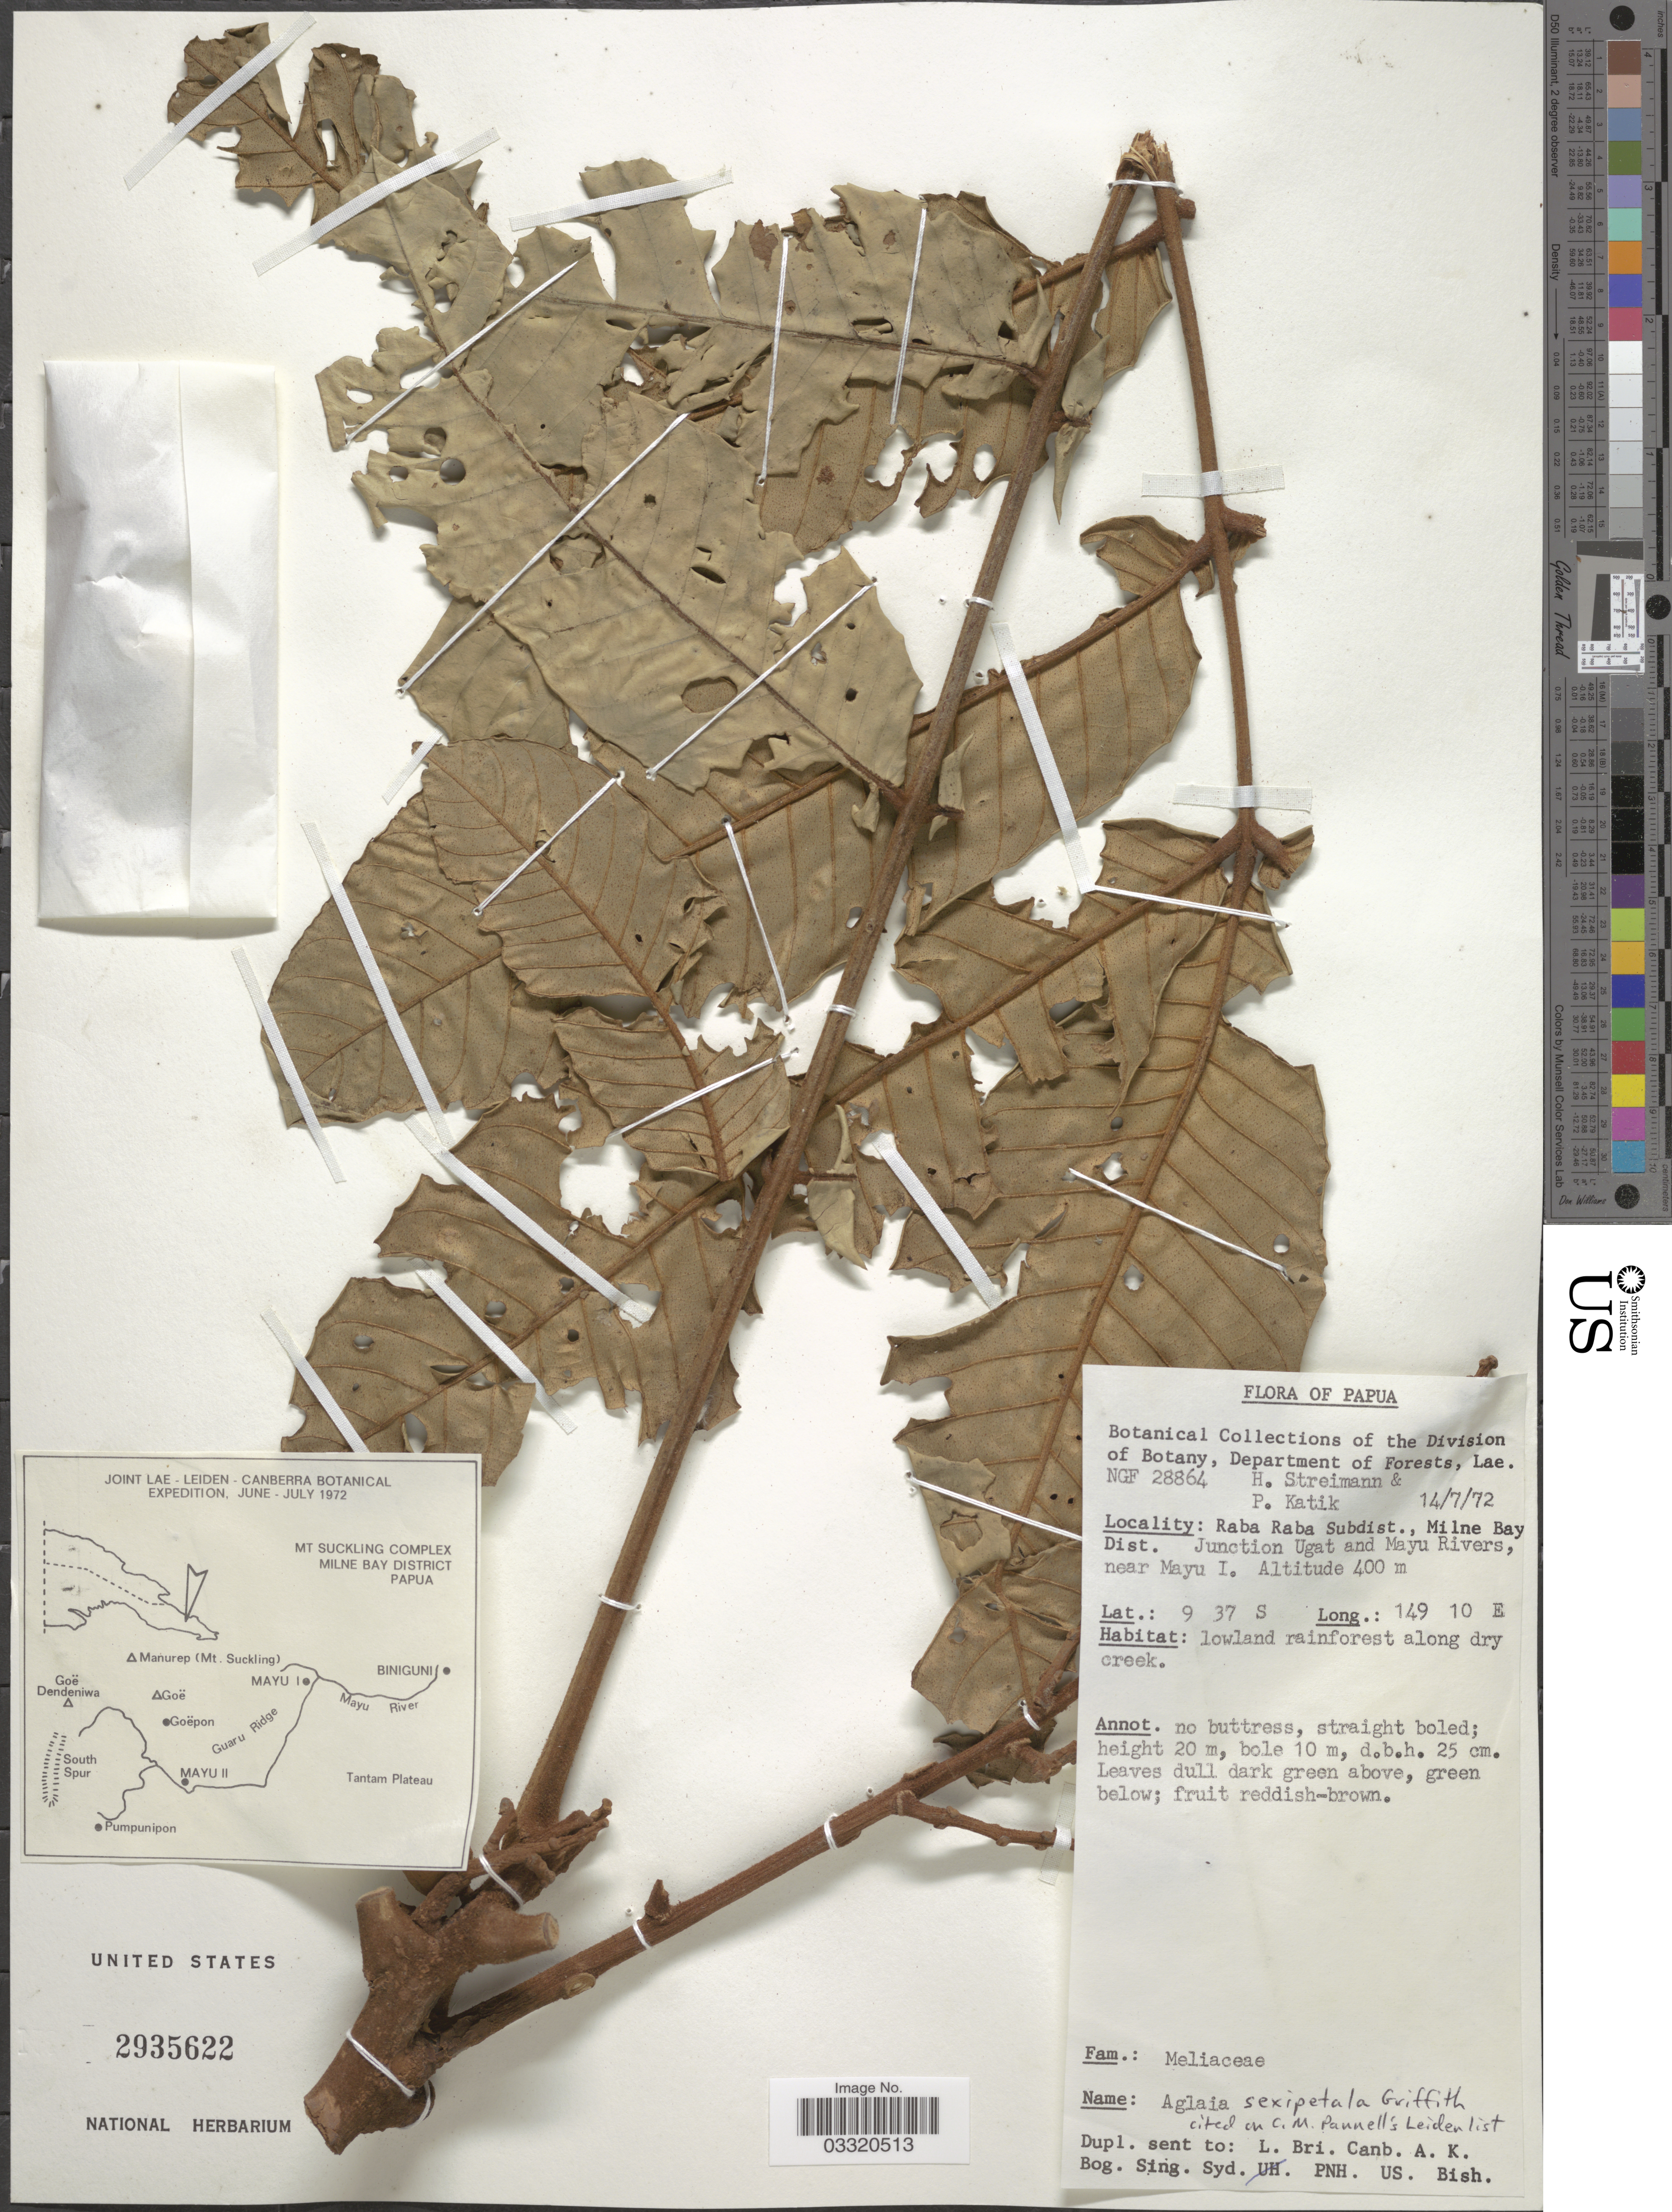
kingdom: Plantae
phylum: Tracheophyta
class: Magnoliopsida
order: Sapindales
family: Meliaceae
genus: Aglaia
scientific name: Aglaia sexipetala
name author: Griff.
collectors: H. Streimann & P. Katik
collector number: NGF28864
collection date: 1972-07-14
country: Papua New Guinea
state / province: Milne Bay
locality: Papua. Raba Raba Subdist., Milne Bay Dist. Junction Ugat and Mayu Rivers, near Mayu I.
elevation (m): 400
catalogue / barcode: US 2935622